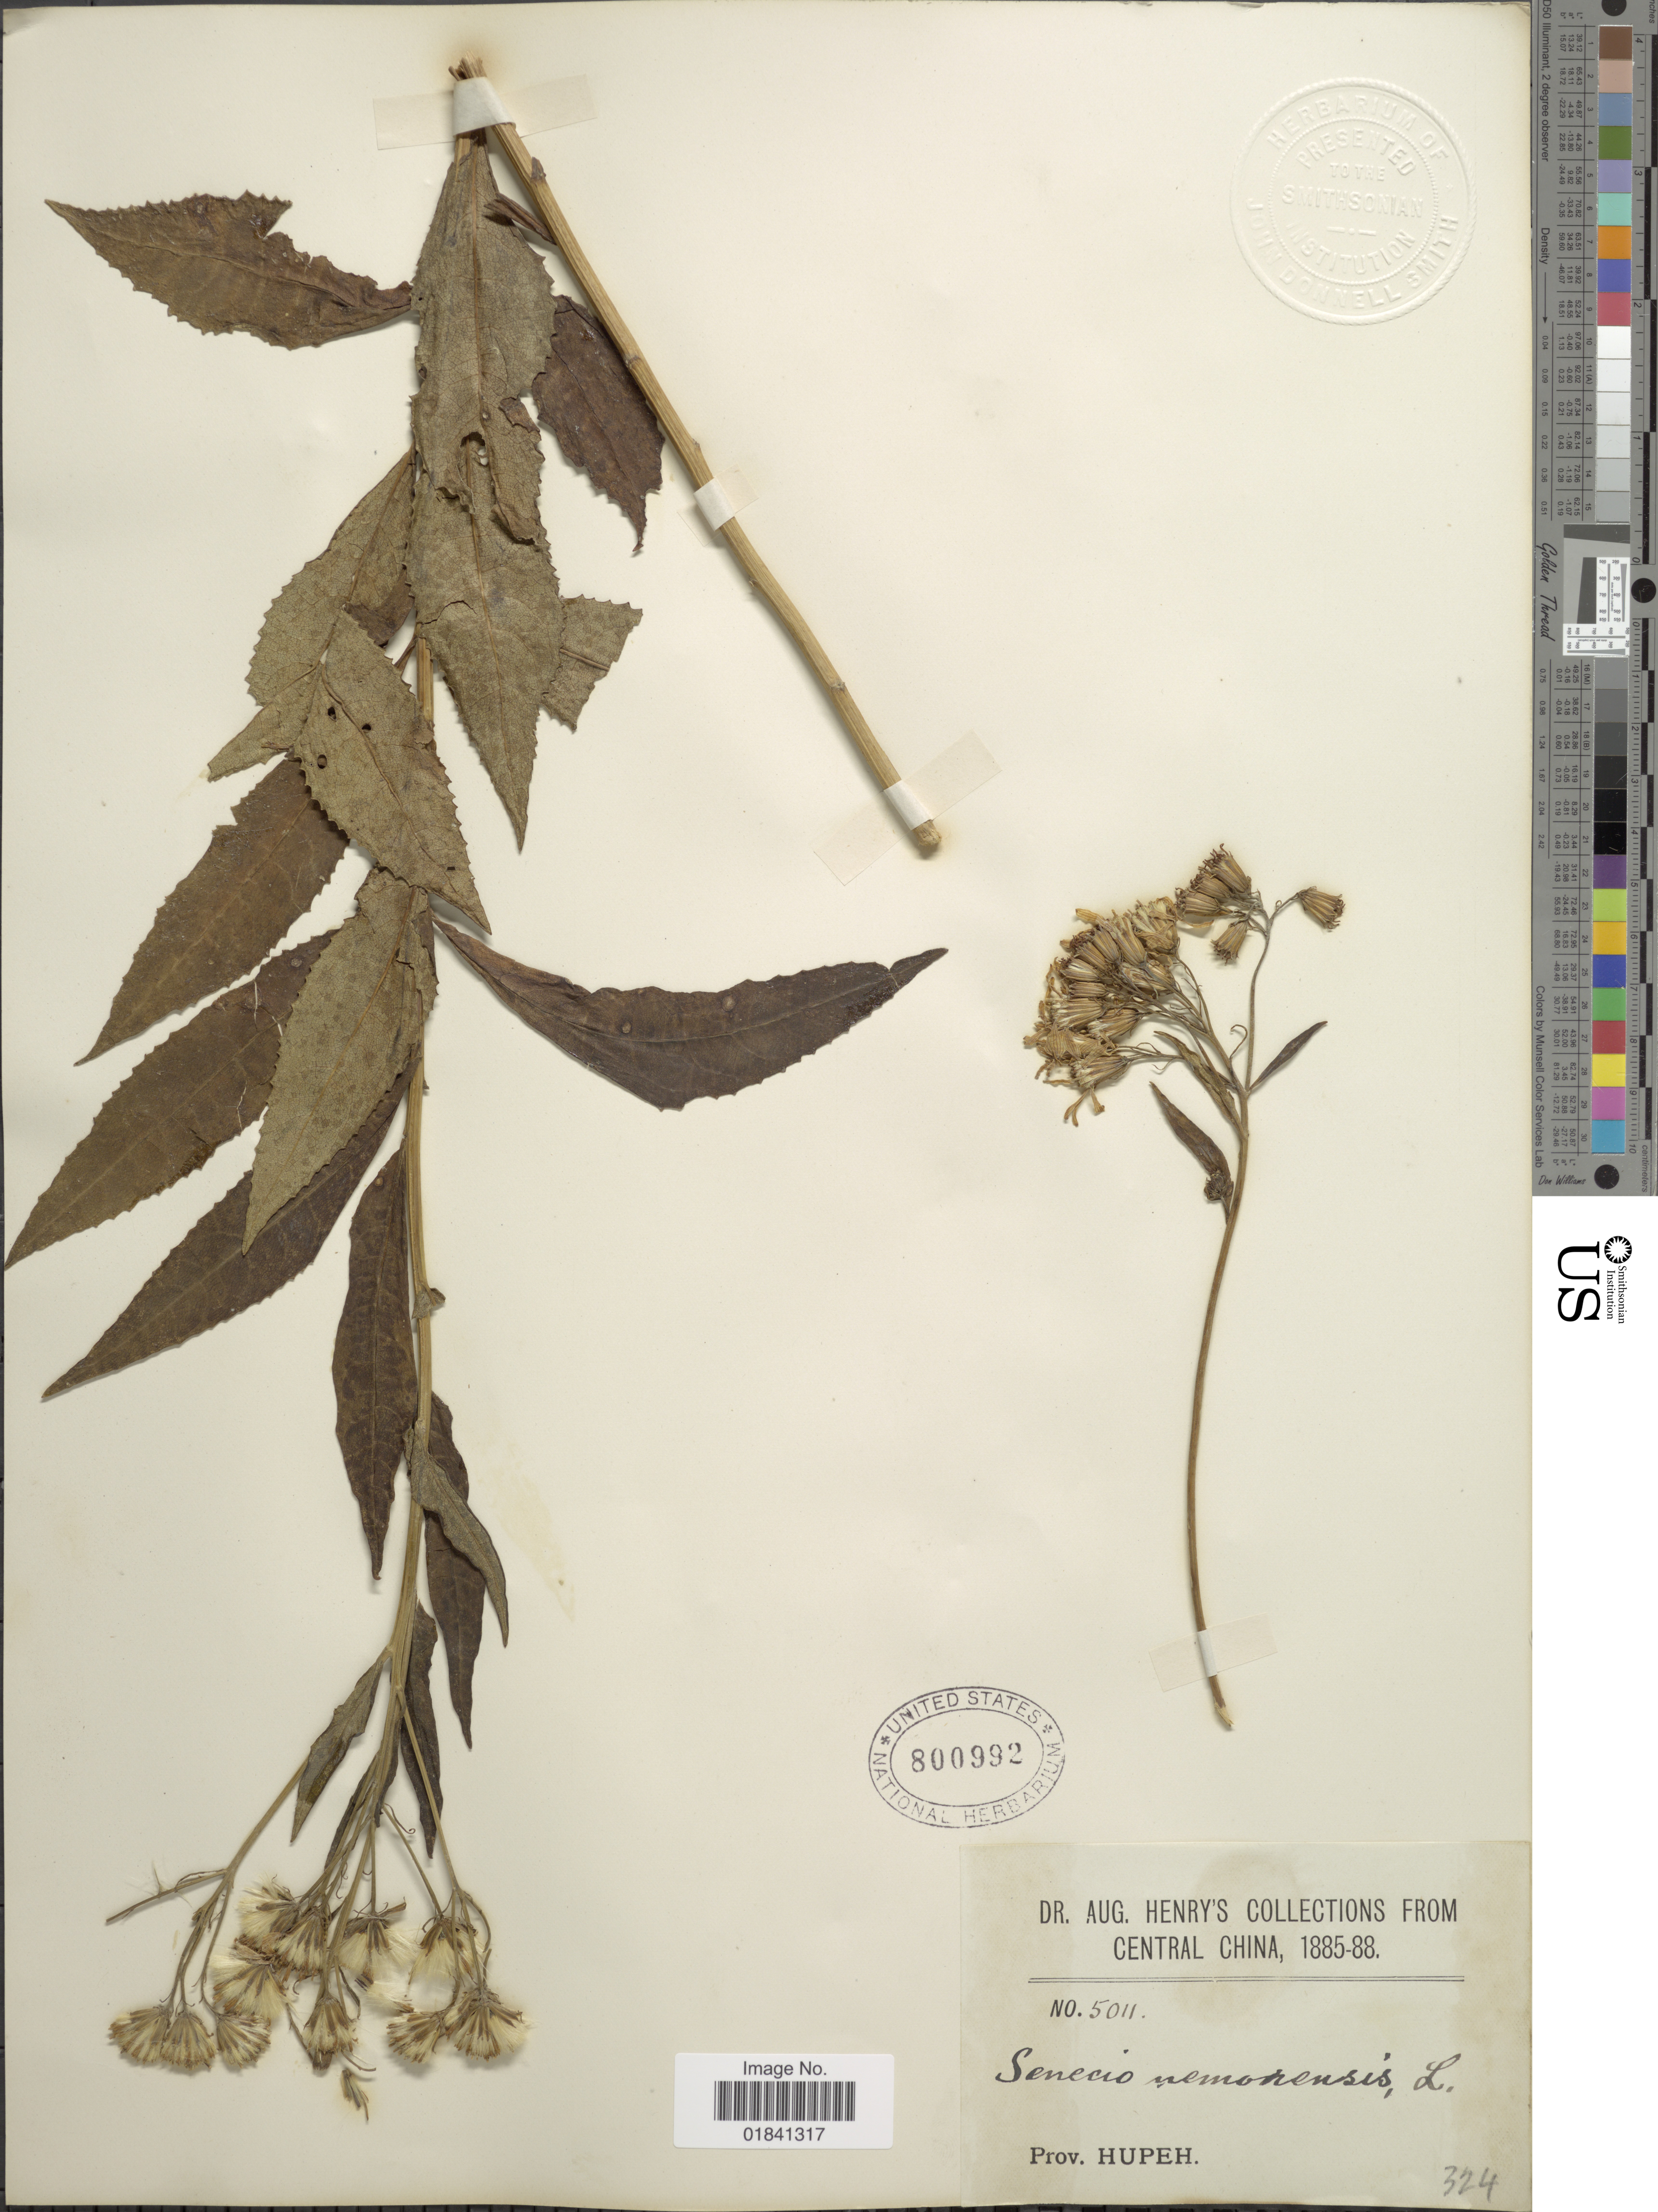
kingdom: Plantae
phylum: Tracheophyta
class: Magnoliopsida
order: Asterales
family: Asteraceae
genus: Senecio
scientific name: Senecio nemorensis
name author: L.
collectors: A. Henry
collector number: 5011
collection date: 1885/1888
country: China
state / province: Hubei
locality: Prov. Hupeh, central china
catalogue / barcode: US 800992